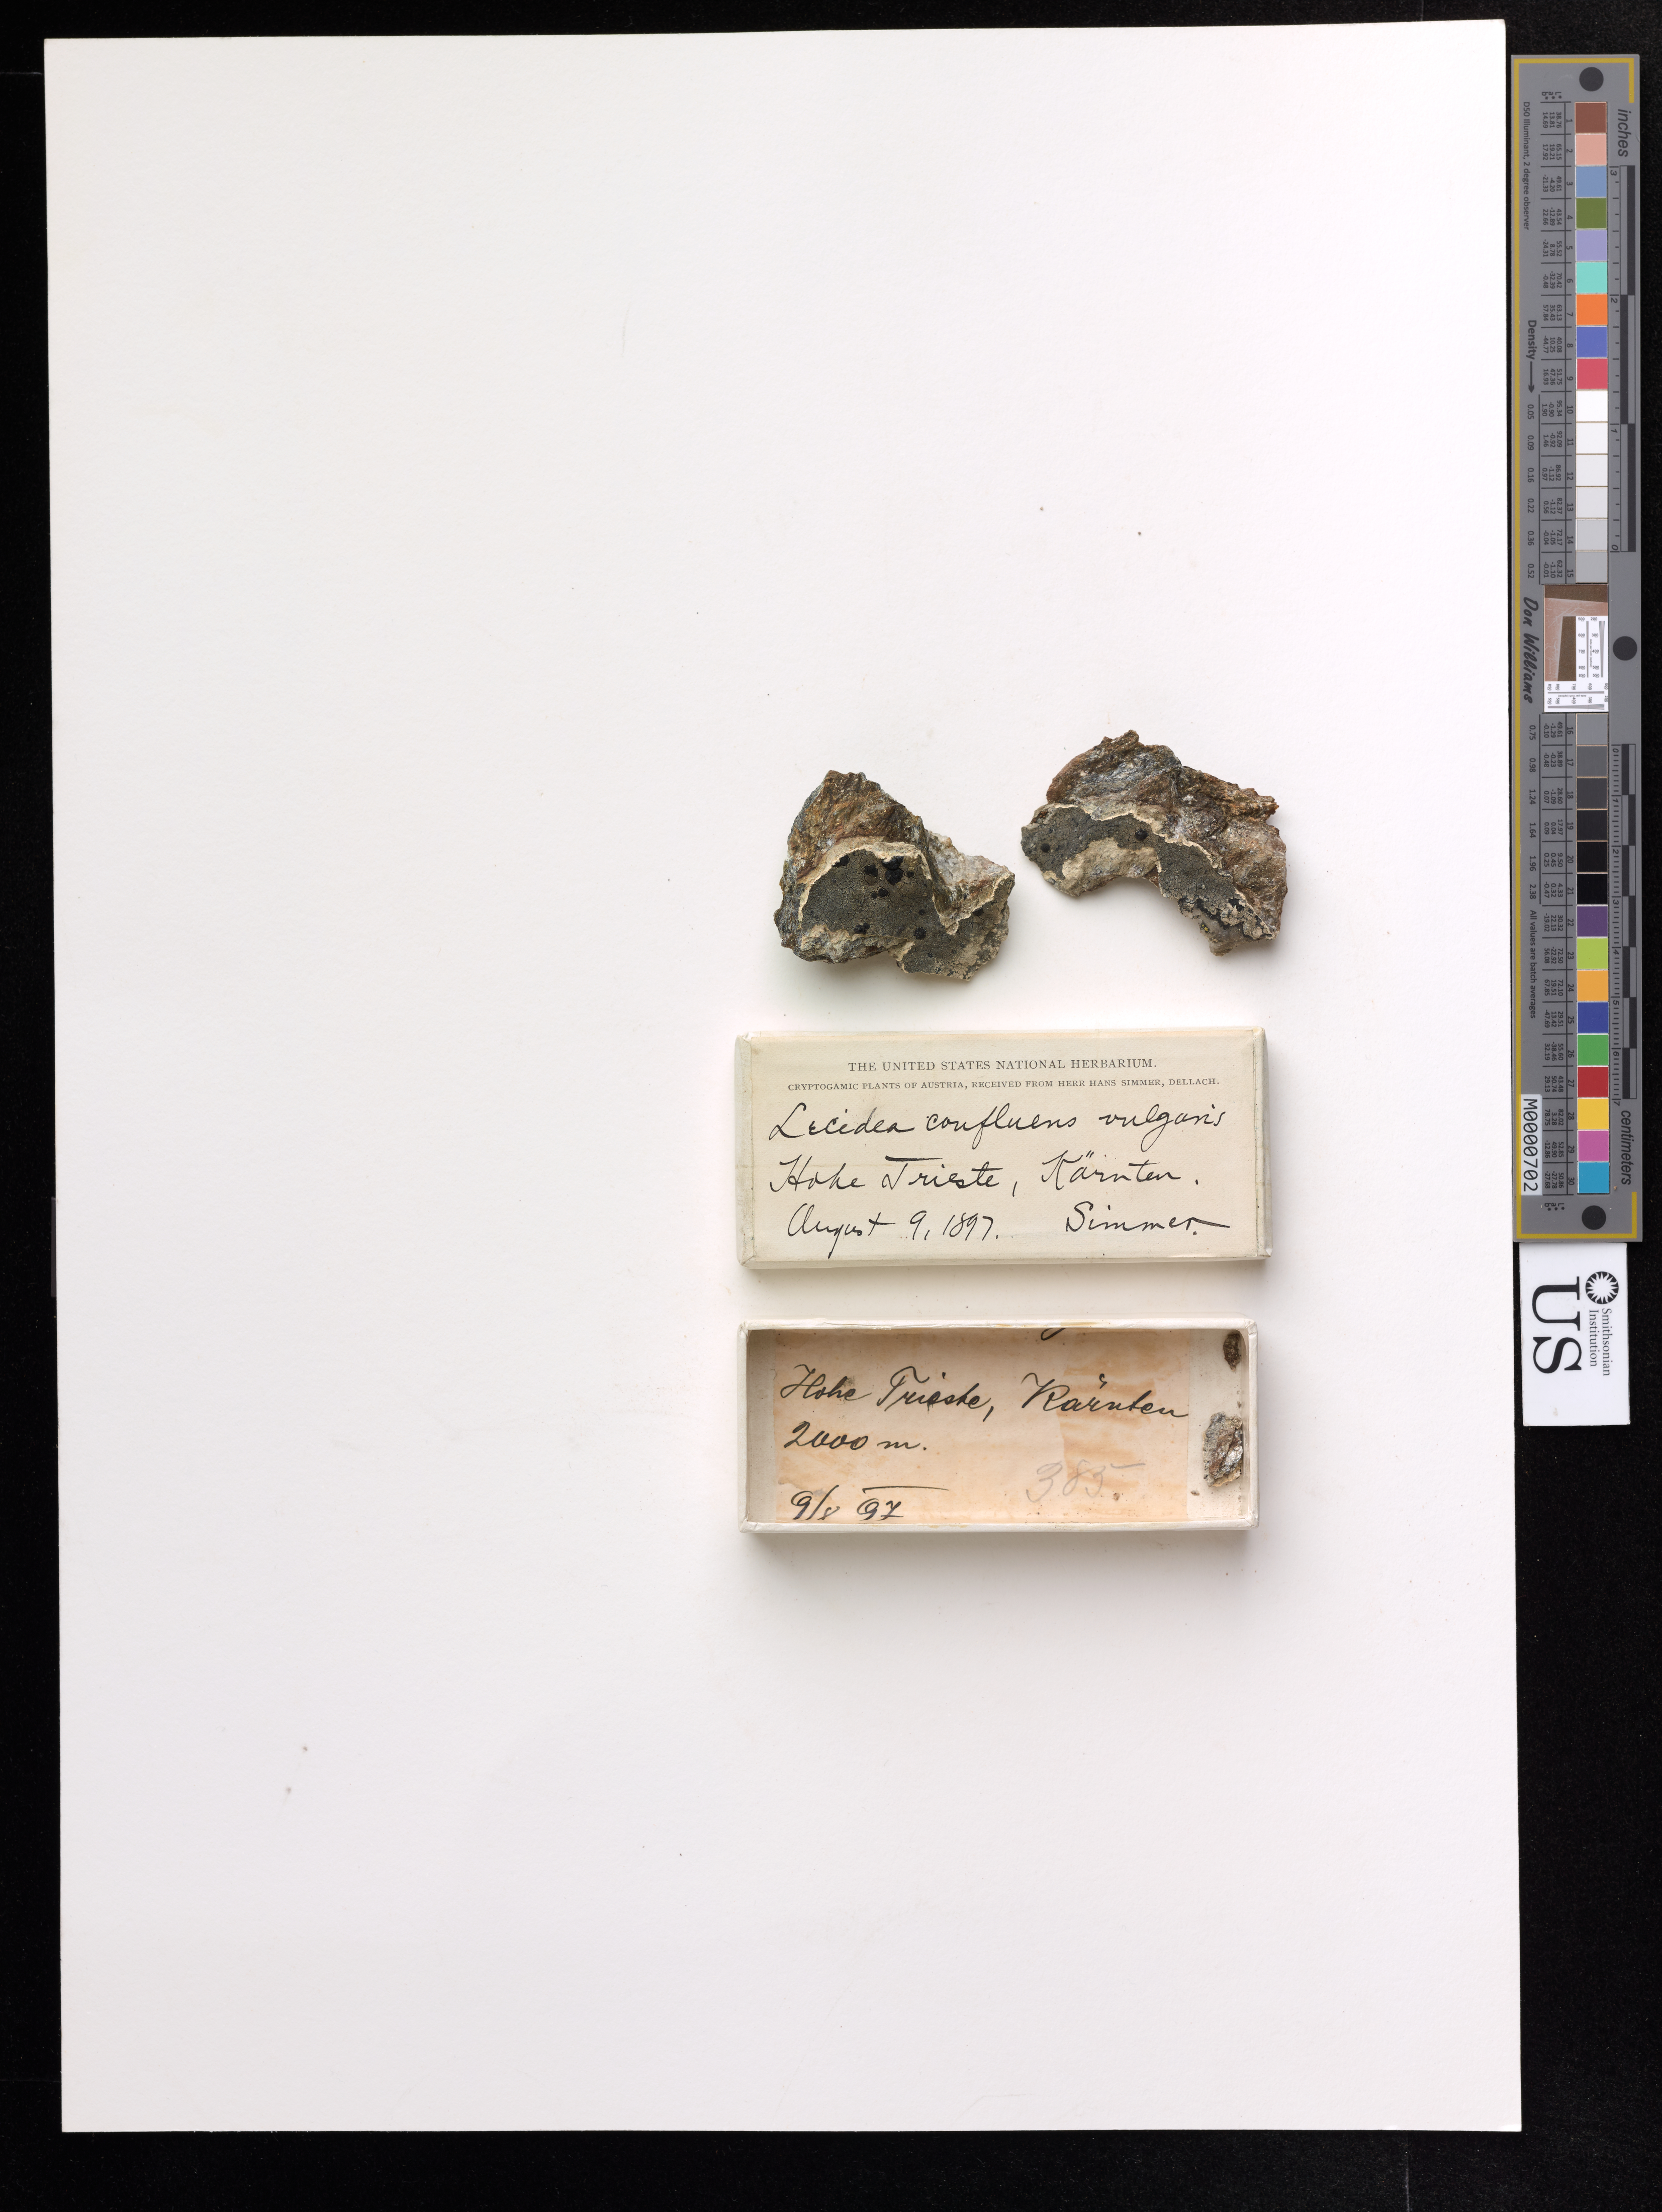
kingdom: Fungi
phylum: Ascomycota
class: Lecanoromycetes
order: Lecideales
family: Lecideaceae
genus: Lecidea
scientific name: Lecidea confluens var. vulgaris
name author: Schaer.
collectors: H. Simmer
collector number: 385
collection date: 1897-08-09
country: Austria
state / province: Karnten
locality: Hohe Trieste.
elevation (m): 2000